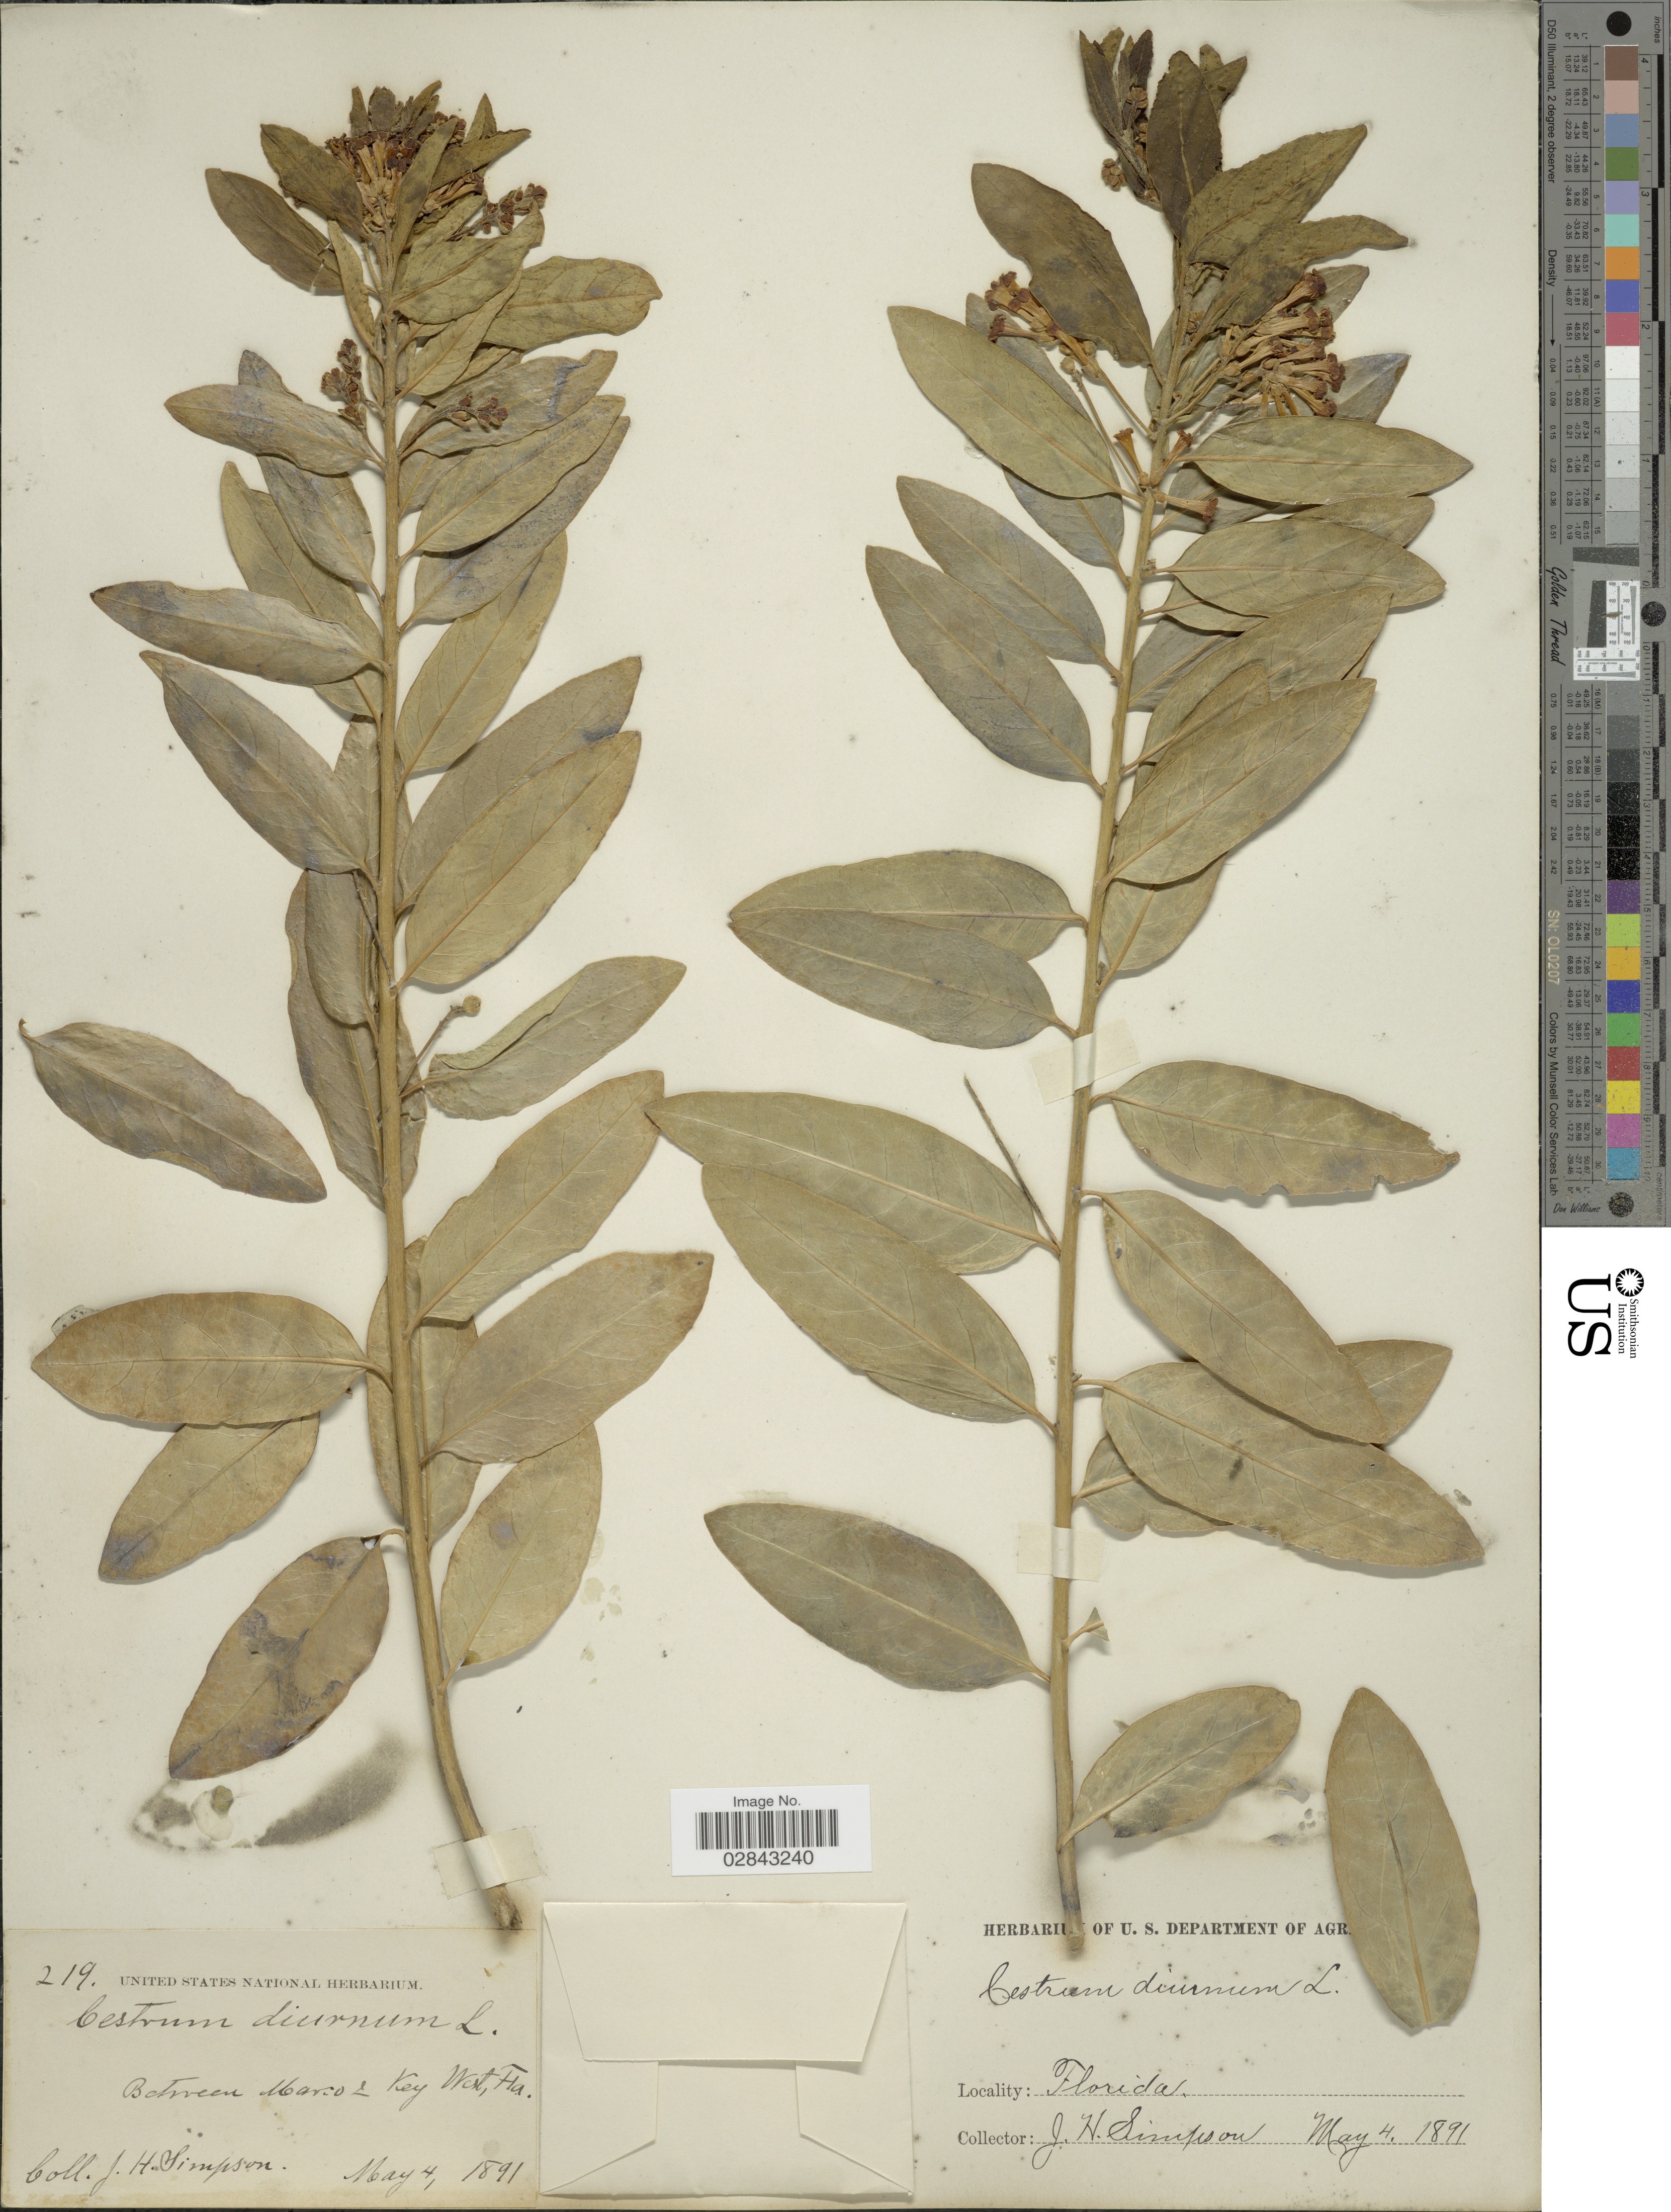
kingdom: Plantae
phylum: Tracheophyta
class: Magnoliopsida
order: Solanales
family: Solanaceae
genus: Cestrum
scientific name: Cestrum diurnum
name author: L.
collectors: J. H. Simpson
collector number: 219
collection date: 1891-05-04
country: United States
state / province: Florida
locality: Between Marco & Key West.